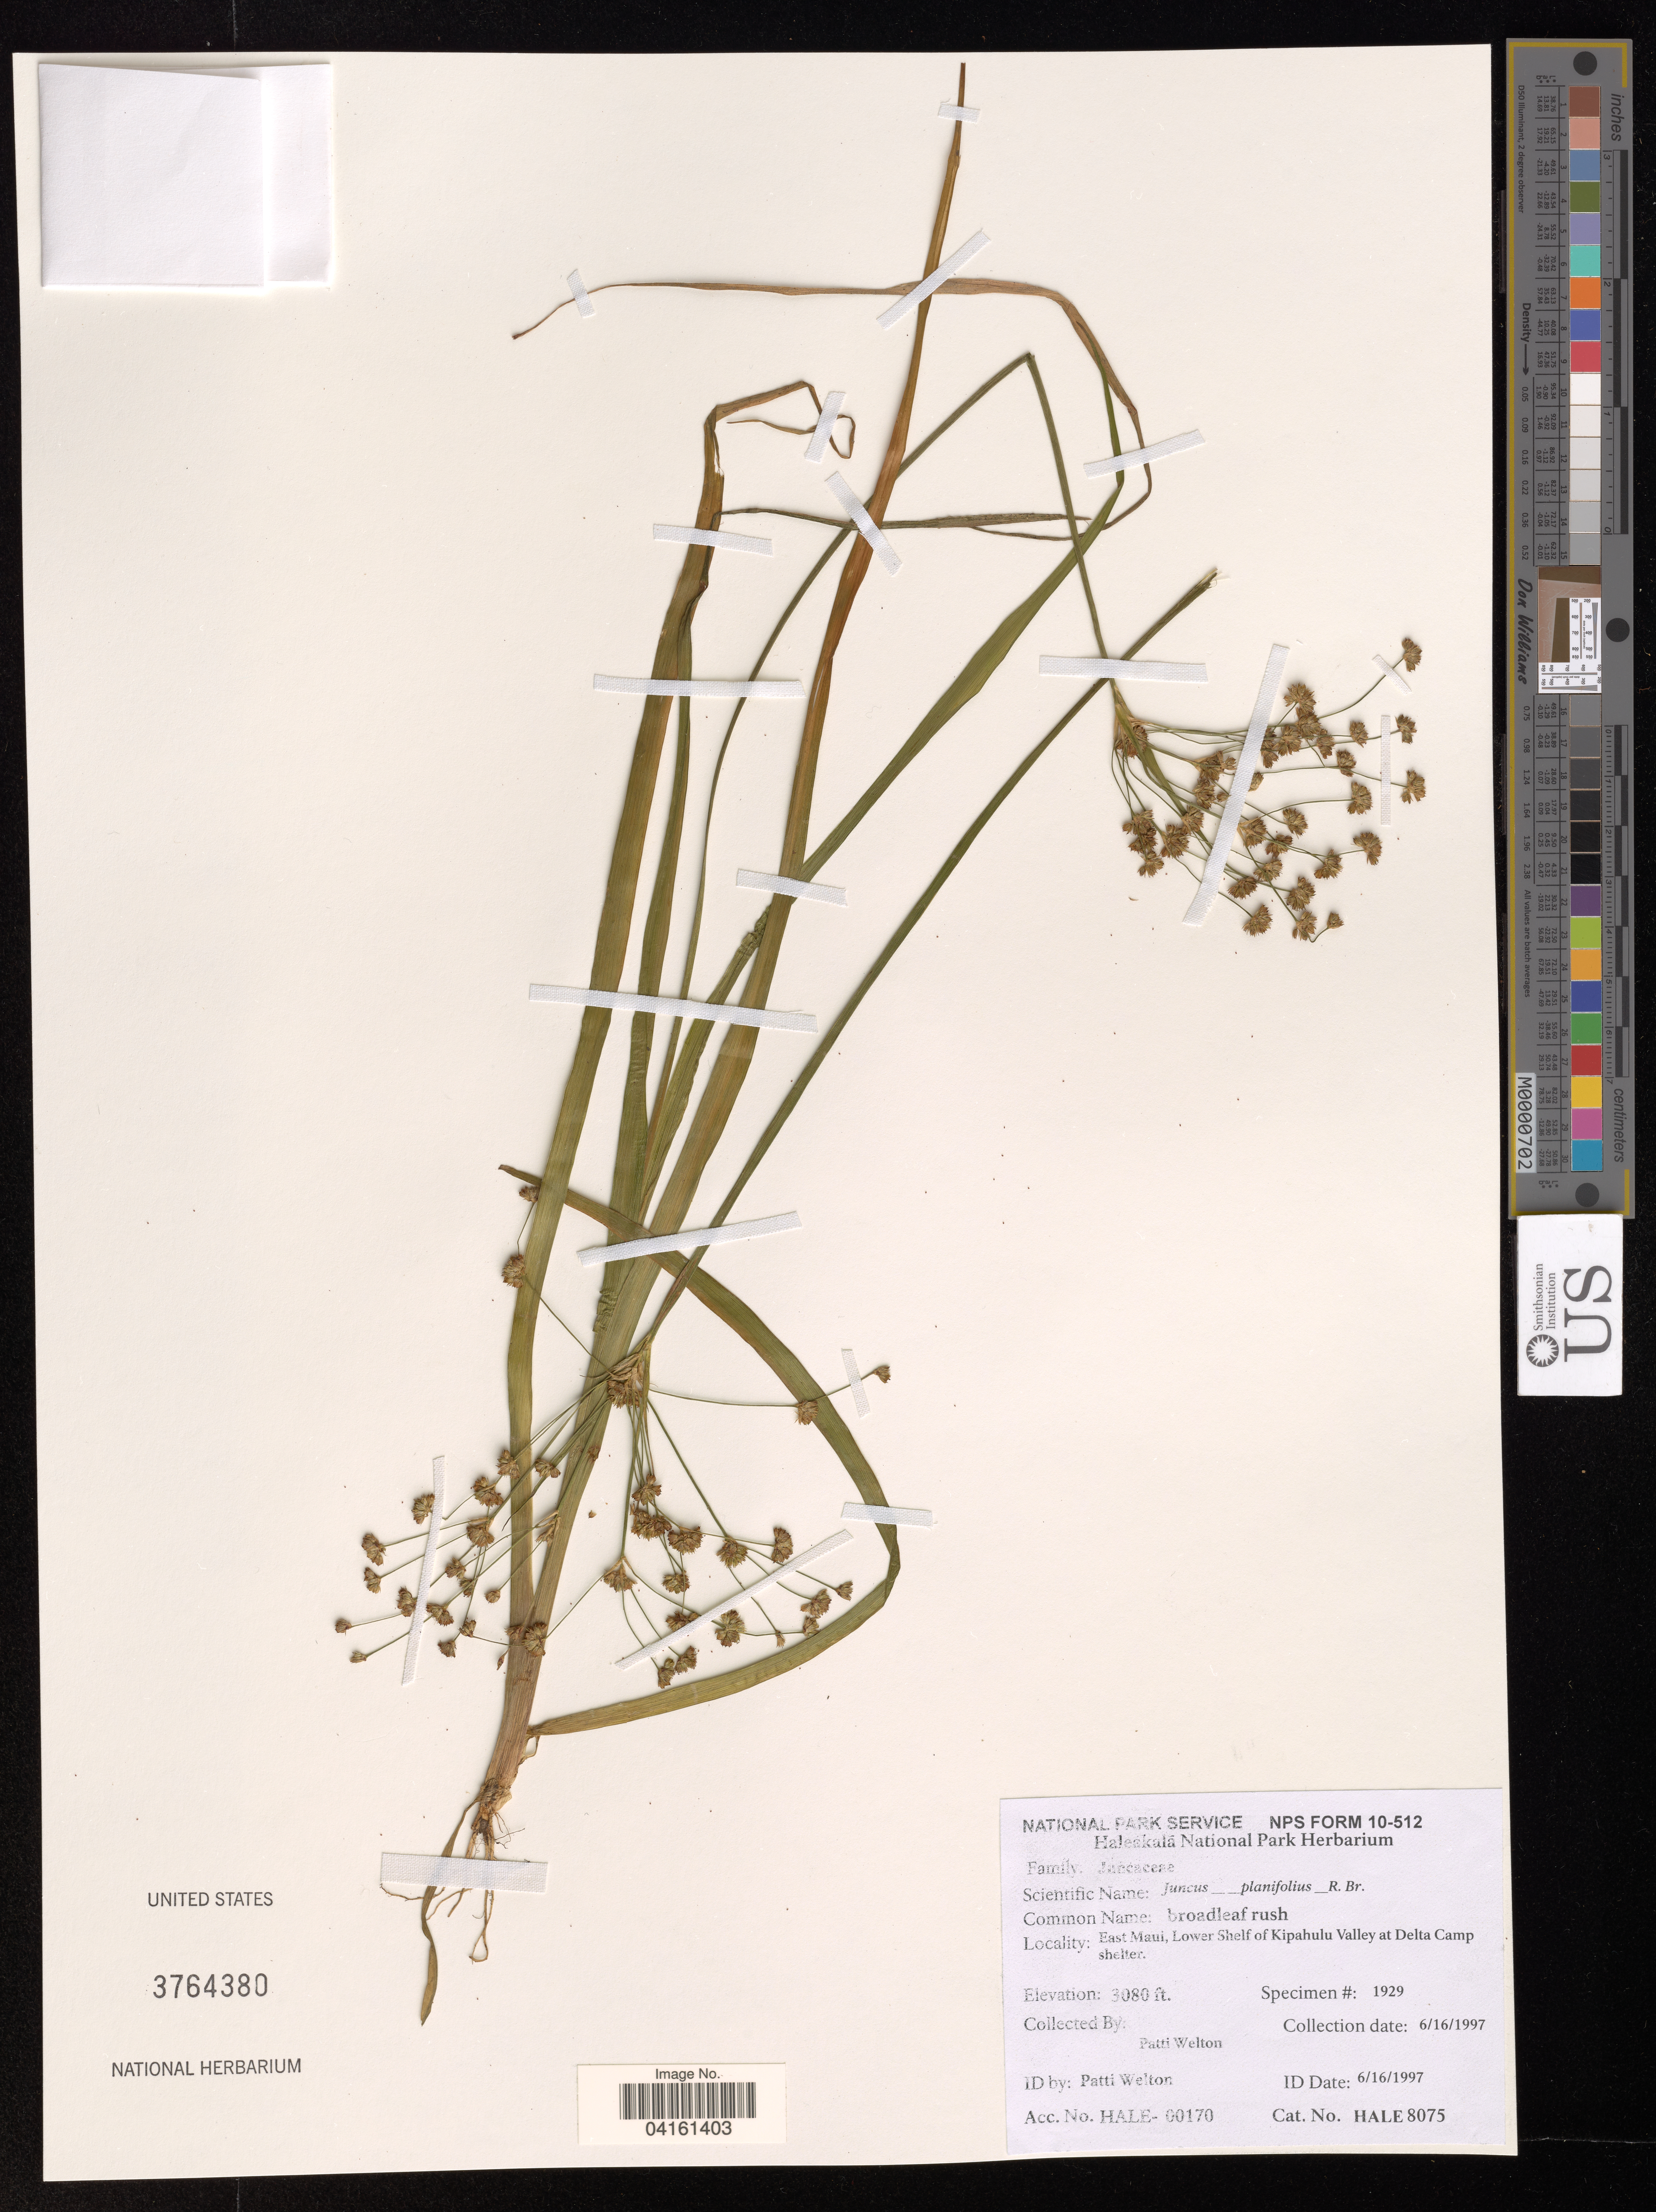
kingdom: Plantae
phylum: Tracheophyta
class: Liliopsida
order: Poales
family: Juncaceae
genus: Juncus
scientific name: Juncus planifolius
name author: R. Br.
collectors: P. Welton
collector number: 1929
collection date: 1997-06-16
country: United States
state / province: Hawaii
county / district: Maui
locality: East Maui, Lower Shelf of Kipahulu Valley at Delta Camp shelter.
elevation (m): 939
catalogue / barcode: US 3764380